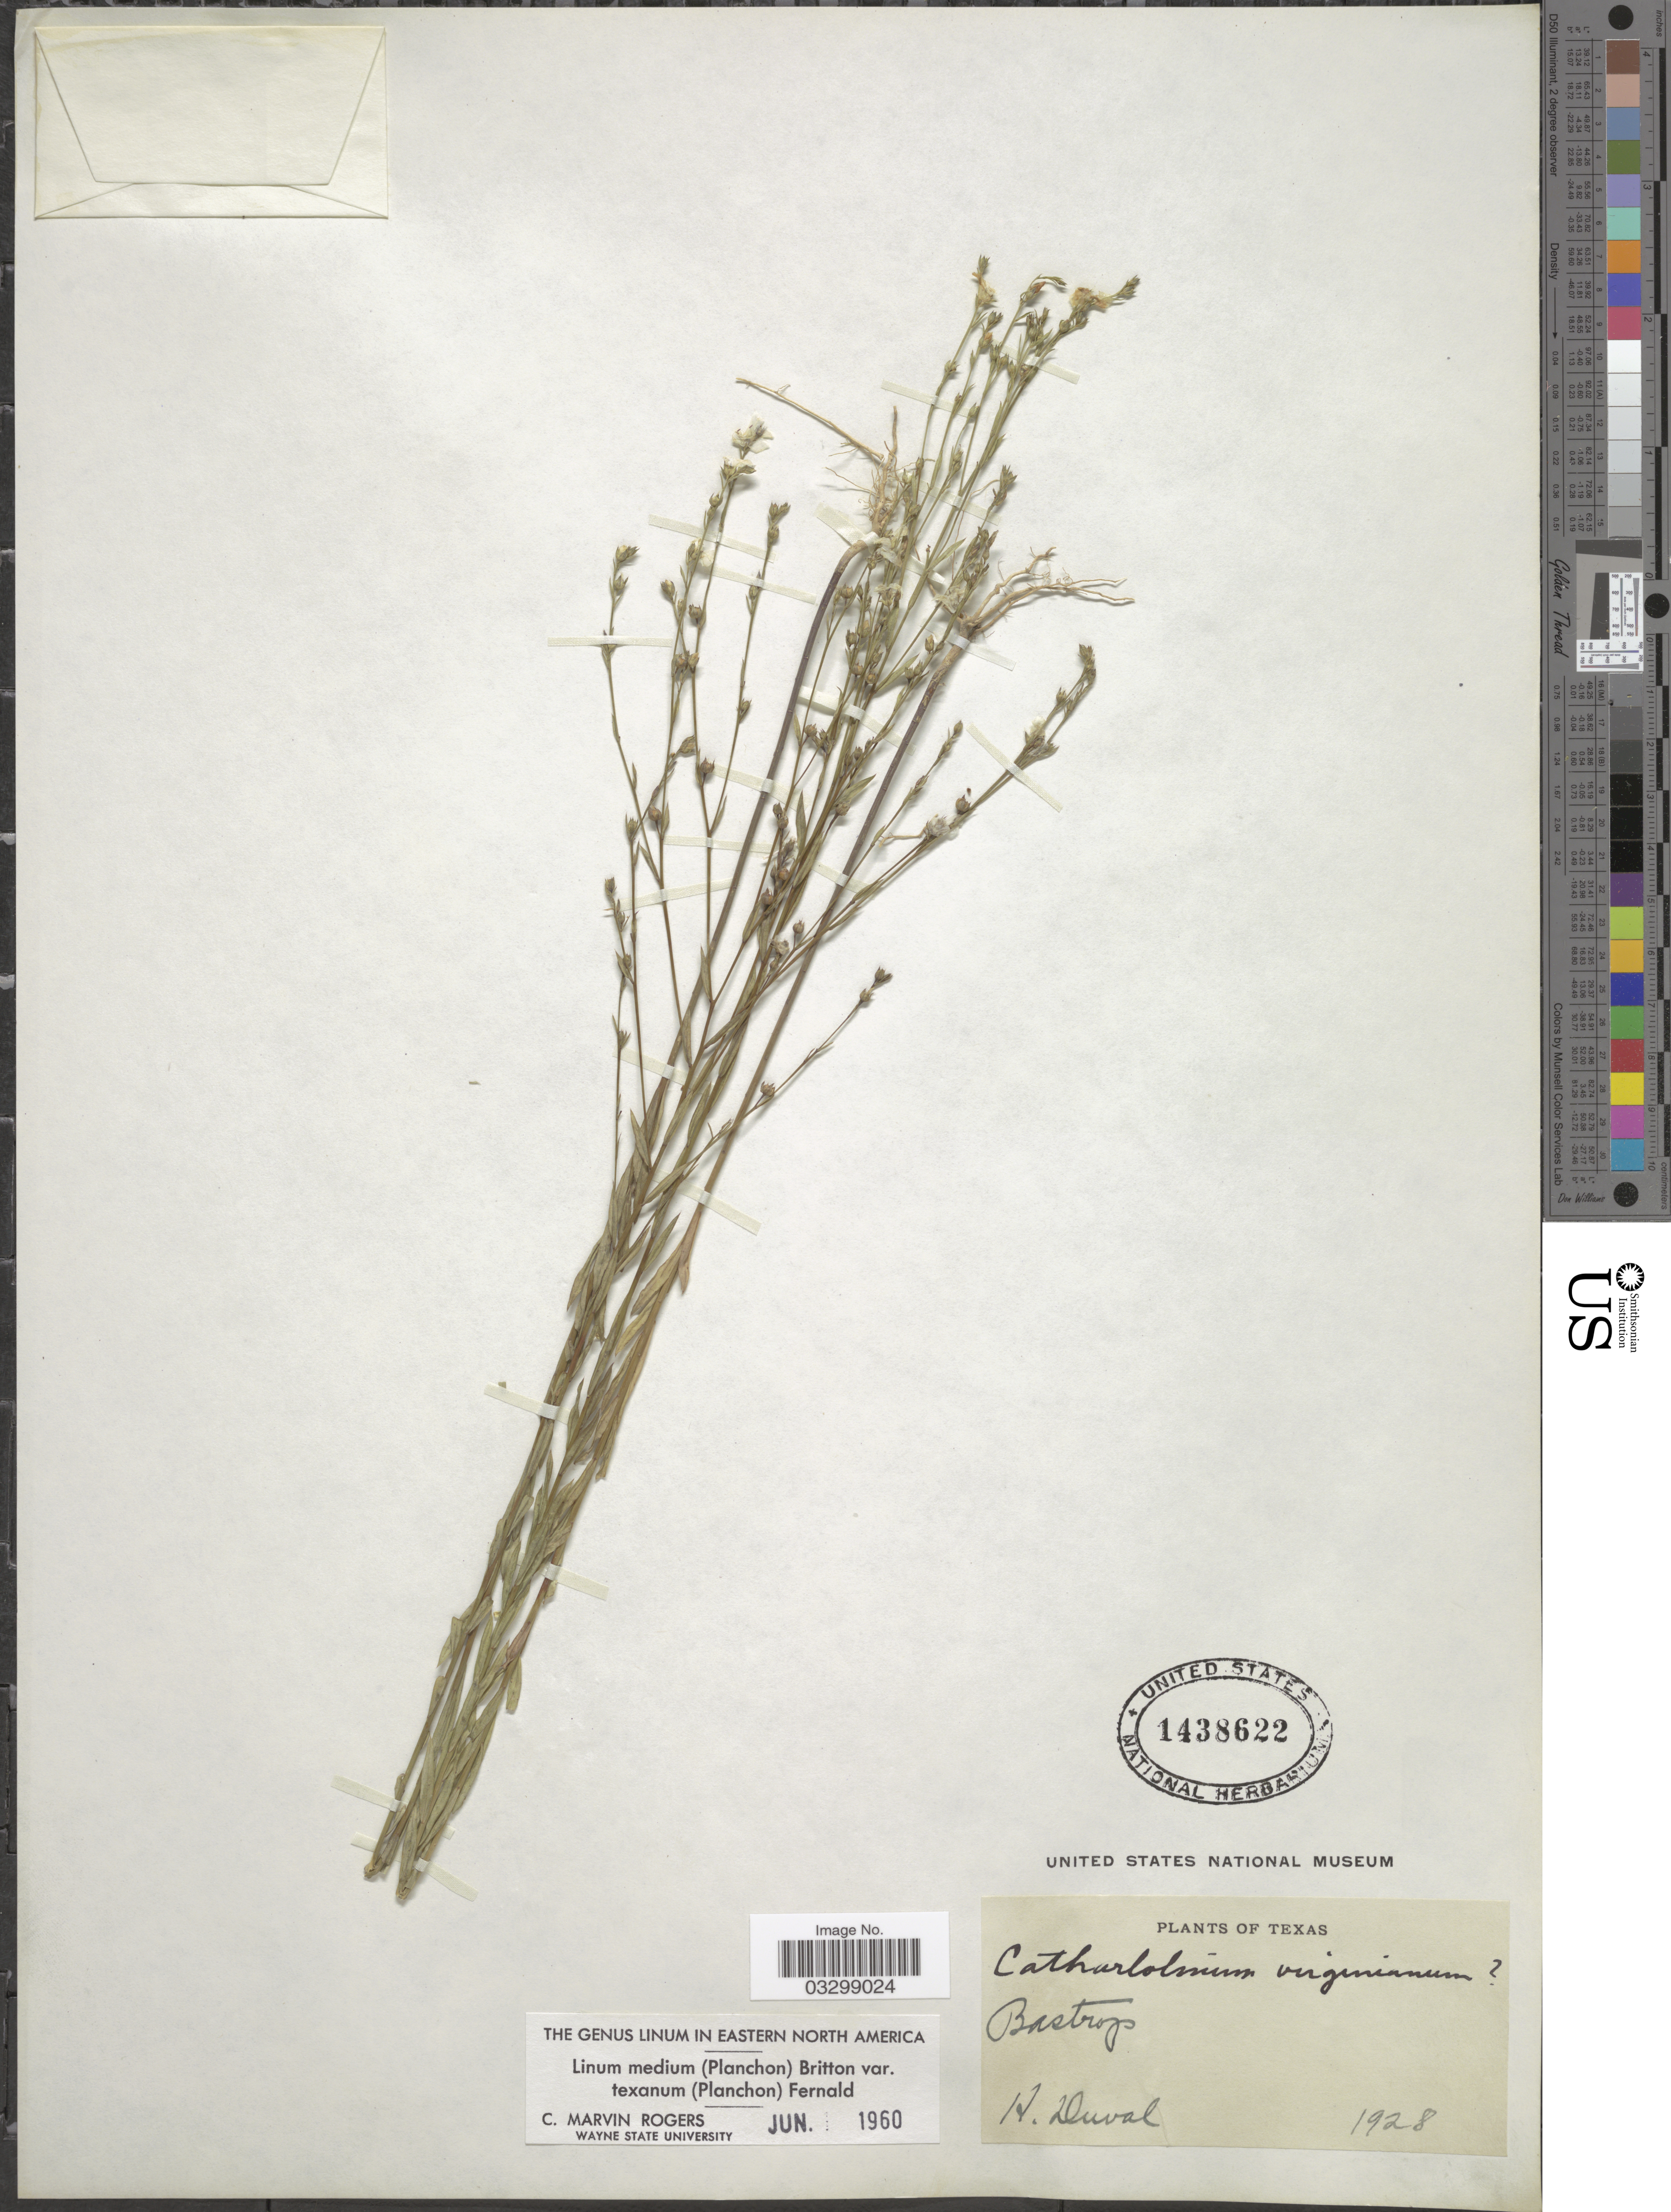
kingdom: Plantae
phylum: Tracheophyta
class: Magnoliopsida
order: Malpighiales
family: Linaceae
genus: Linum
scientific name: Linum medium var. texanum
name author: (Planch.) Fernald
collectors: R. Duval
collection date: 1928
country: United States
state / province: Texas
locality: Bastrop.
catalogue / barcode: US 1438622